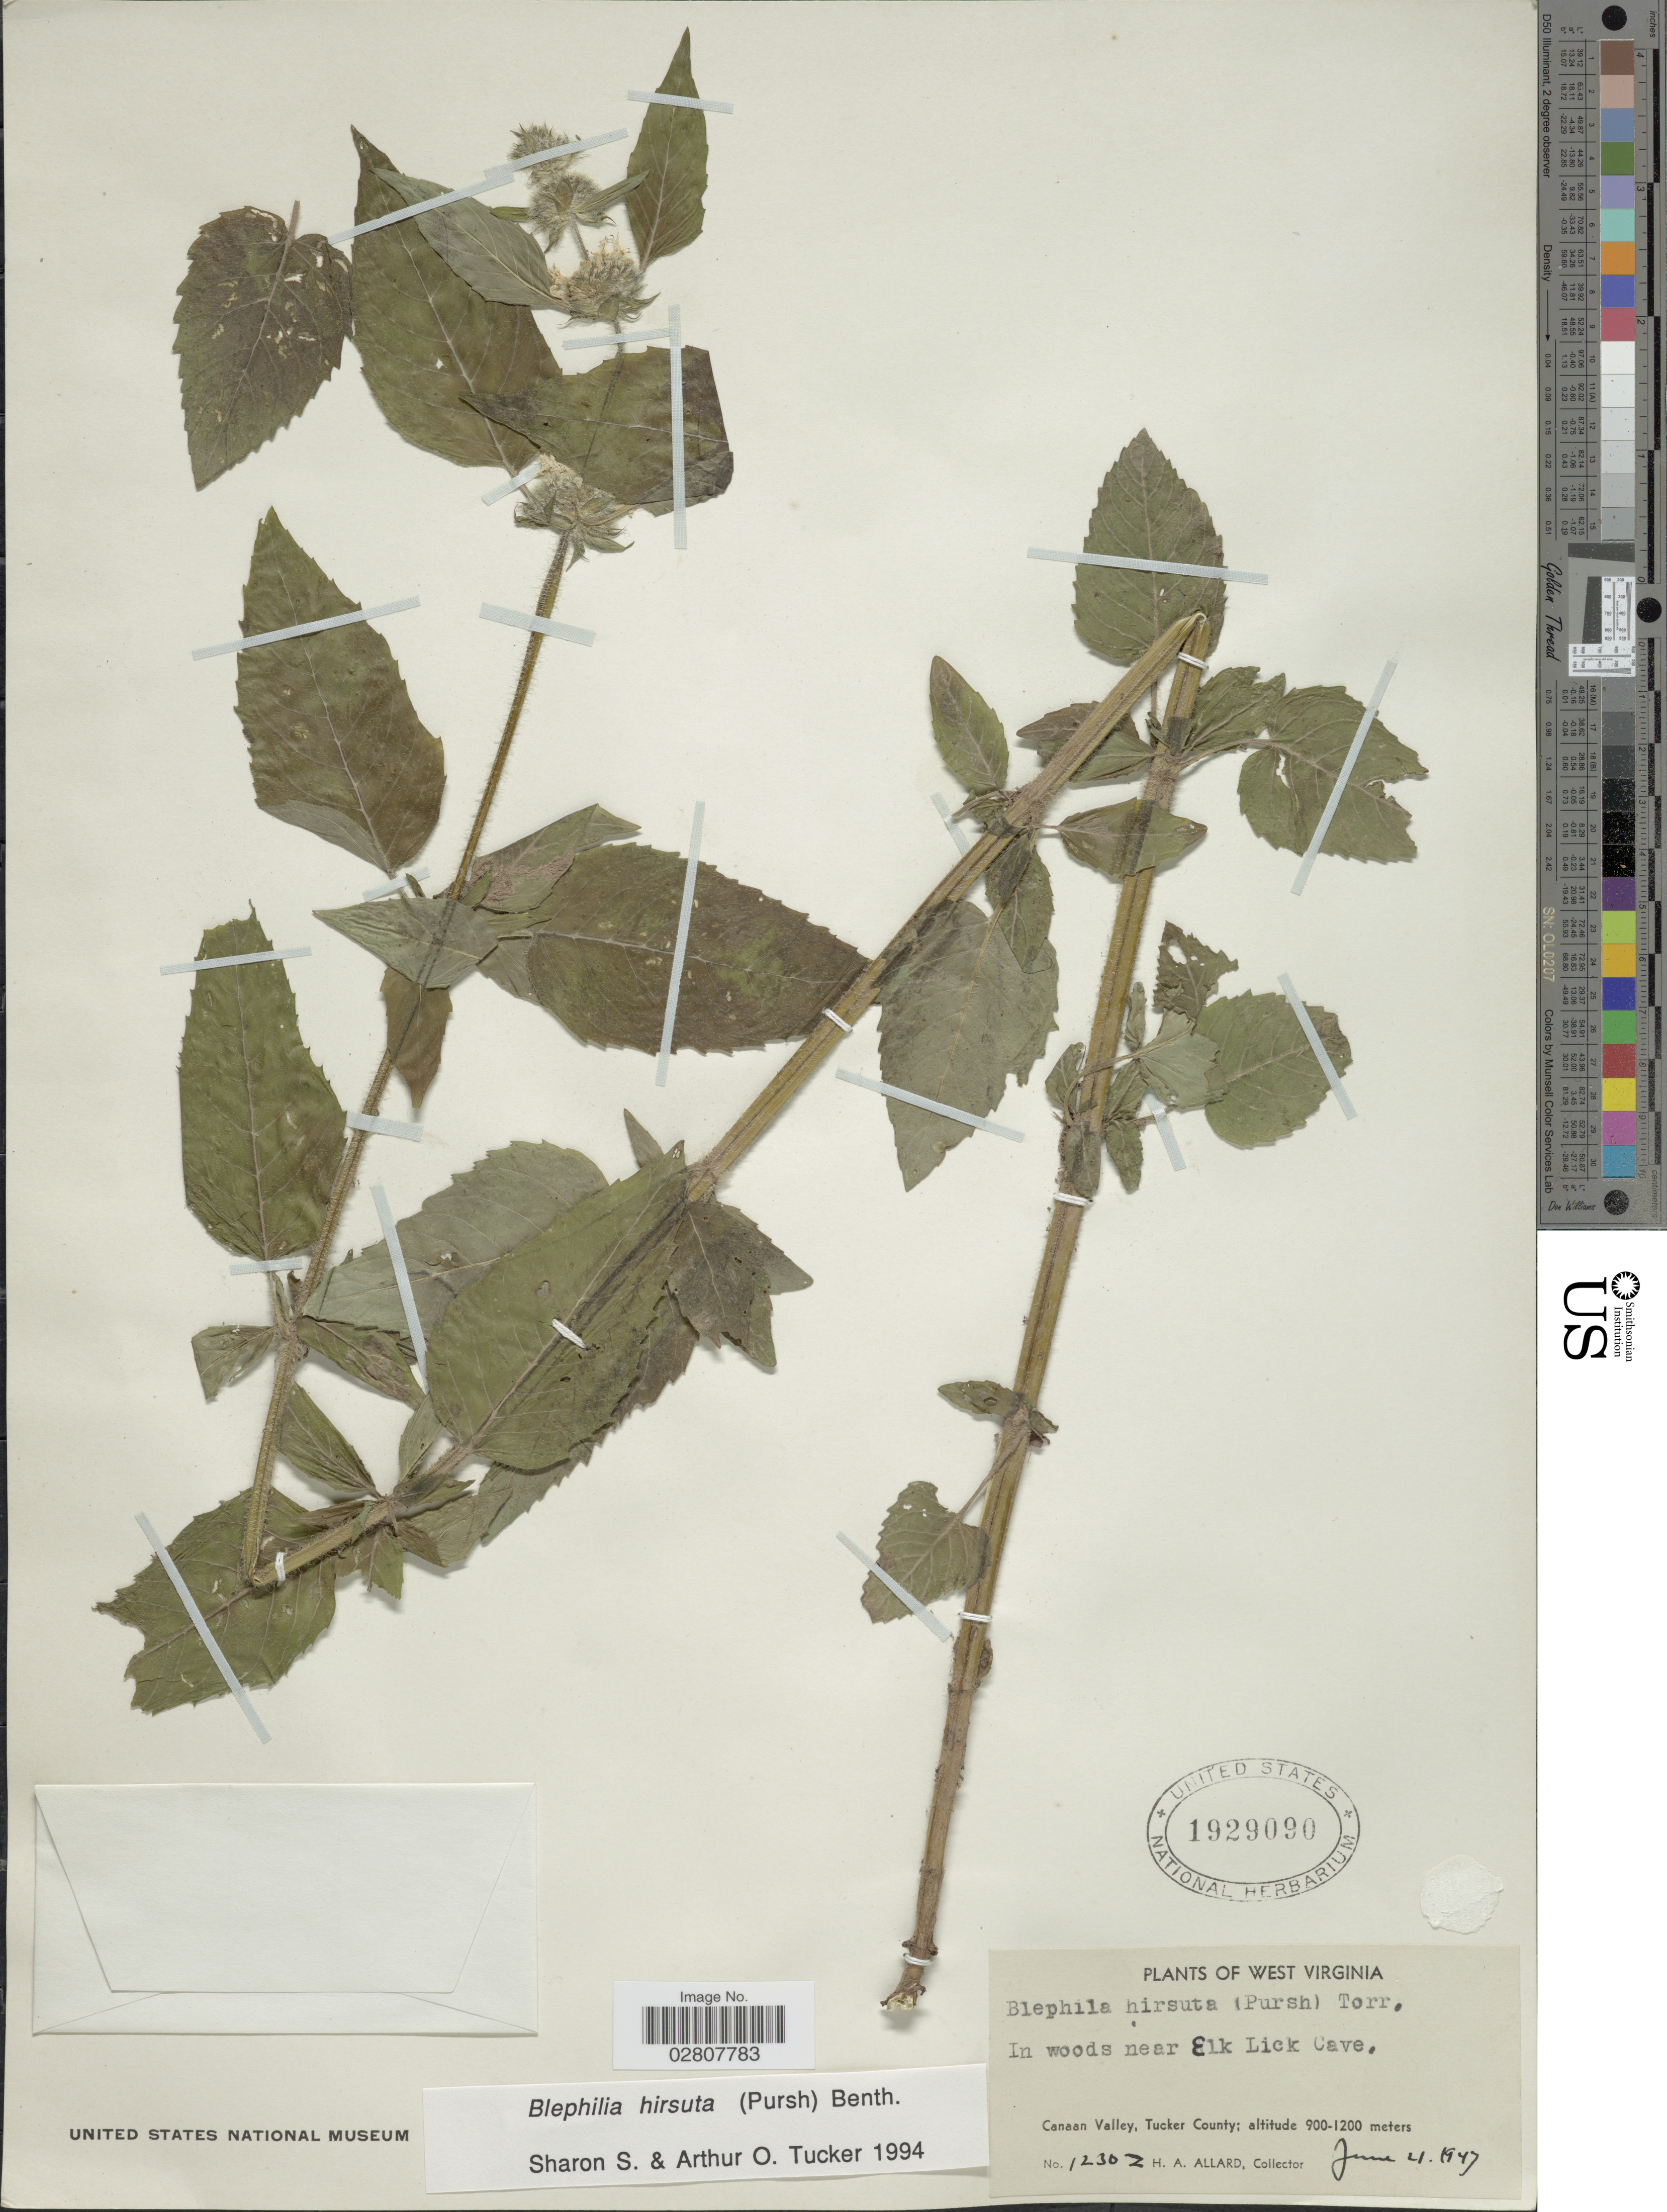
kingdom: Plantae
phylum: Tracheophyta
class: Magnoliopsida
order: Lamiales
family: Lamiaceae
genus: Blephilia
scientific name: Blephilia hirsuta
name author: (Pursh) Benth.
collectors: H. A. Allard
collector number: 12302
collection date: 1947-06-04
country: United States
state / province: West Virginia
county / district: Tucker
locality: In woods near Elk Lick Cave. Canaan Valley, Tucker County.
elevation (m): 900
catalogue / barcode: US 1929090